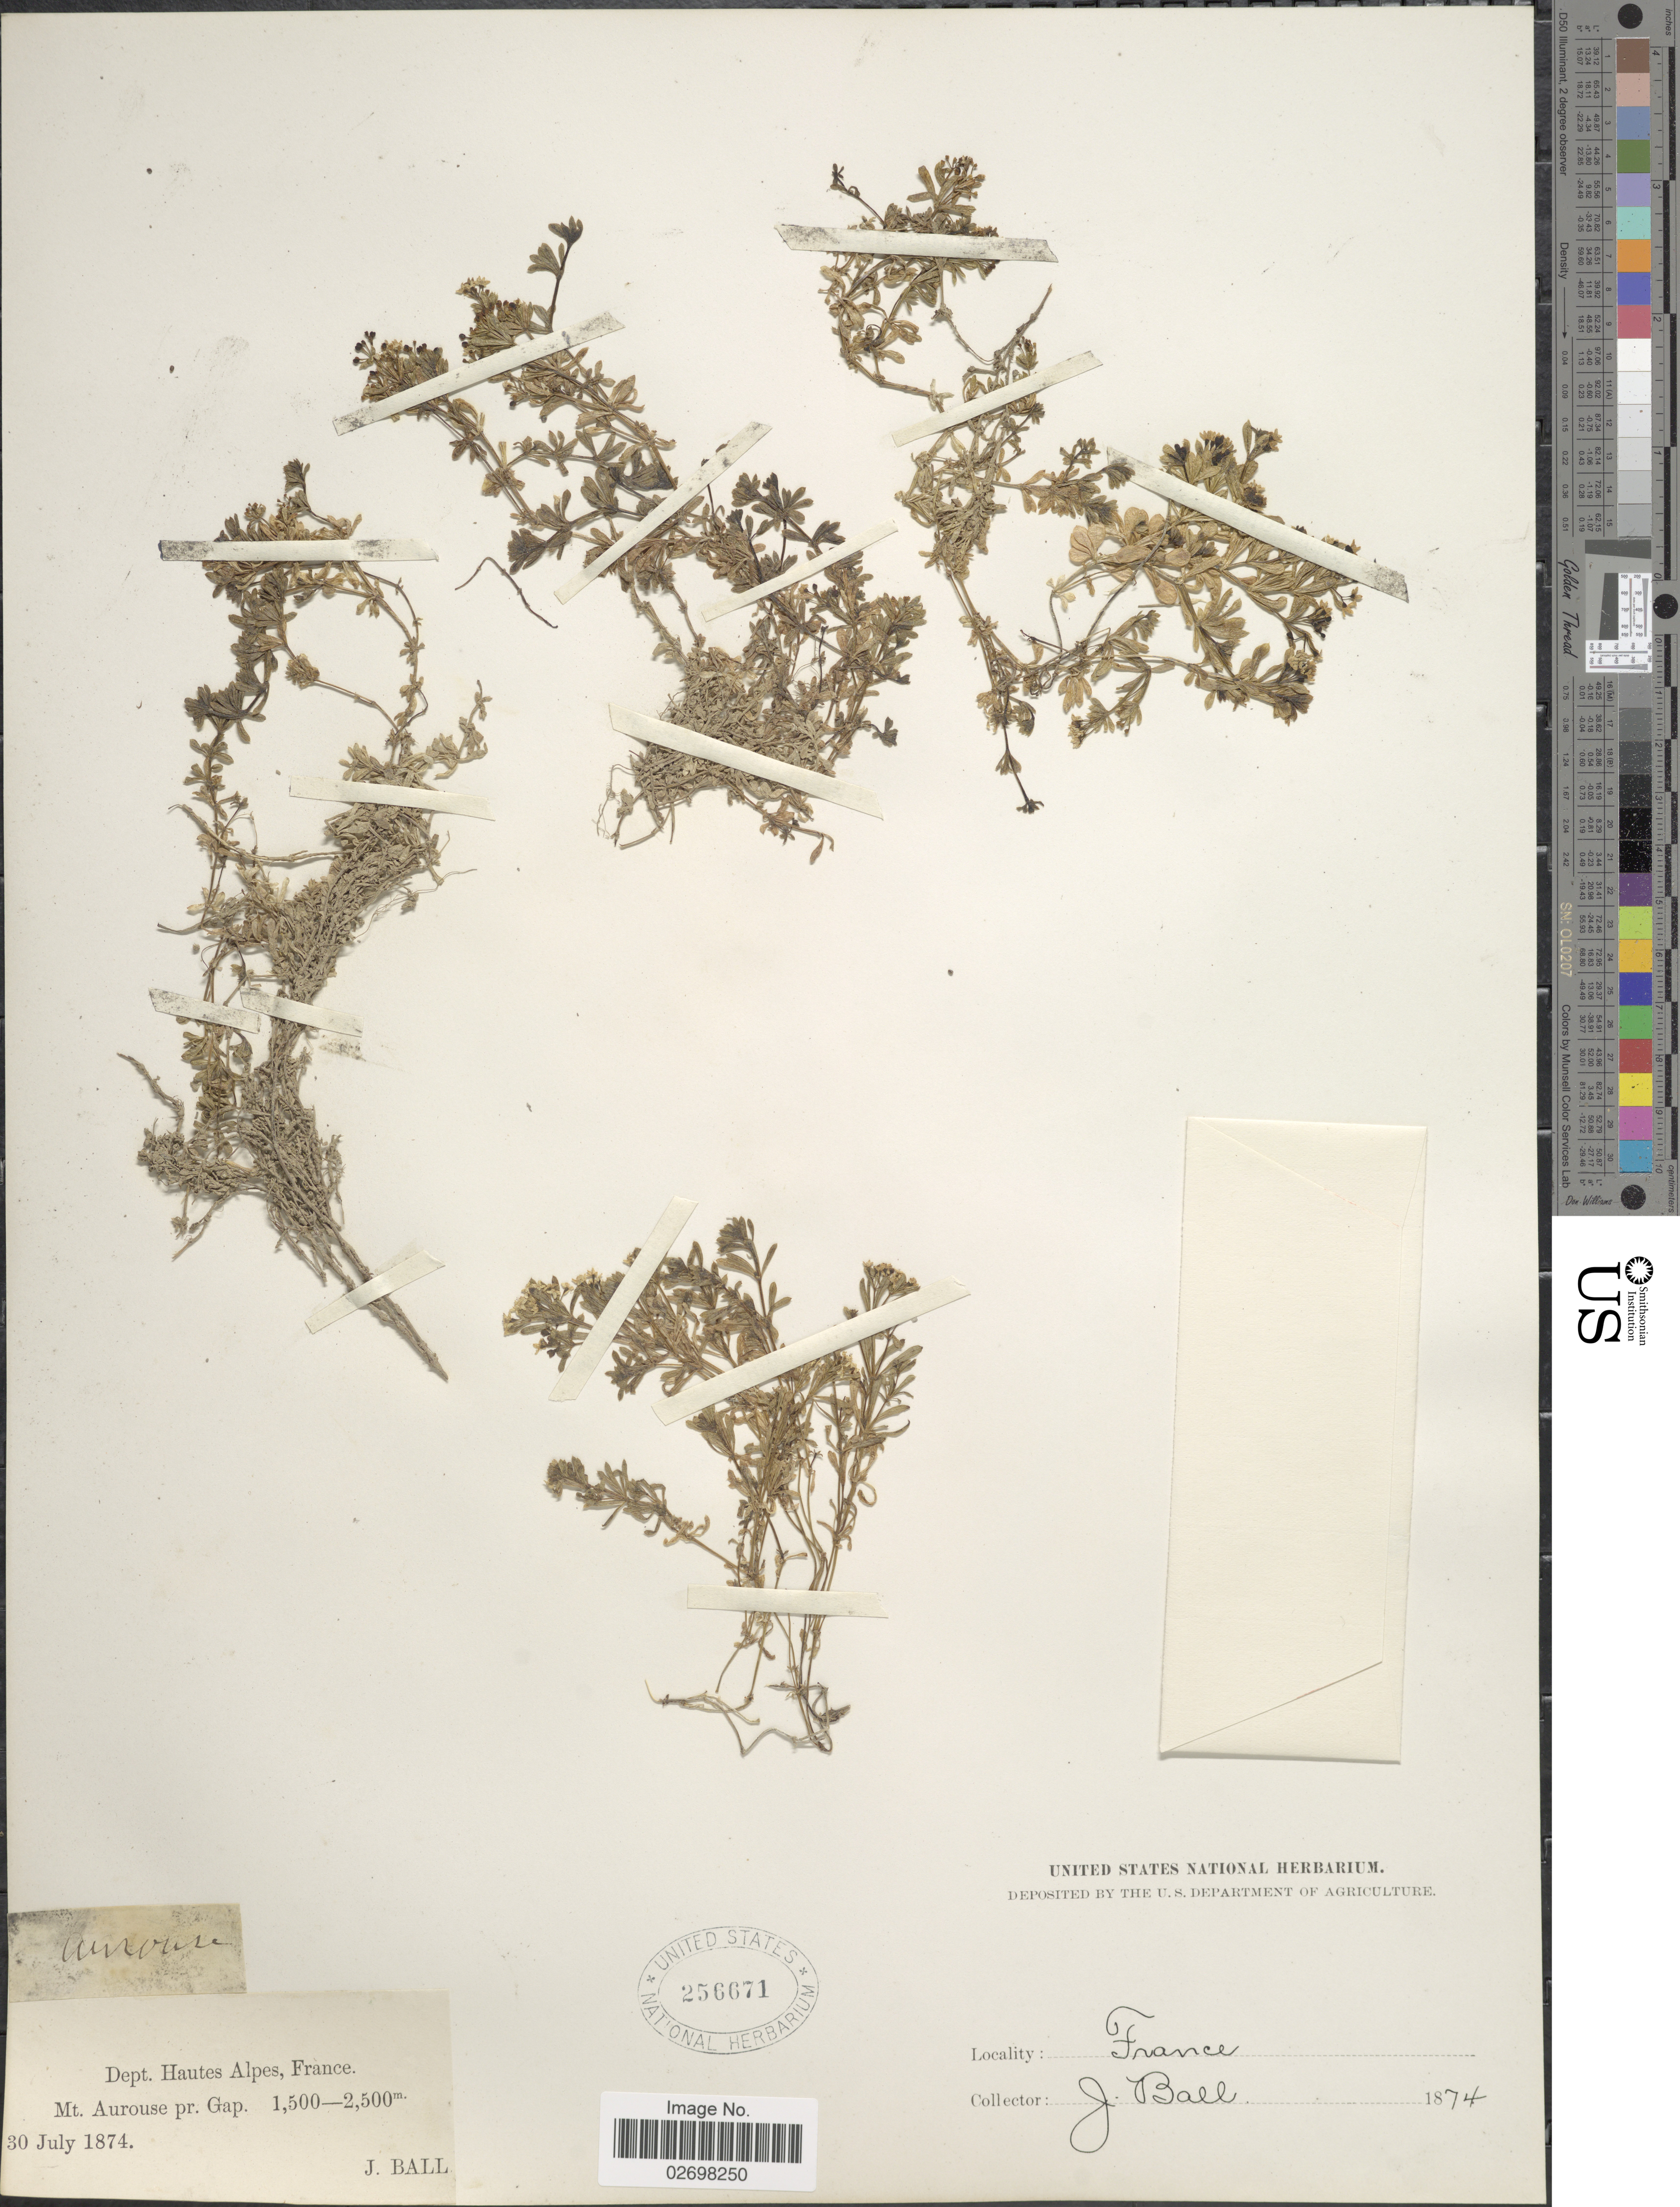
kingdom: Plantae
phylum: Tracheophyta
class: Magnoliopsida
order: Gentianales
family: Rubiaceae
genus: Galium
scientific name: Galium sp.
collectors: J. Ball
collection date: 1874-07-30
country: France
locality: Dept. Haute Alpes, Mt. Aurouse pr. Gap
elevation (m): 1500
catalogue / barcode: US 256671